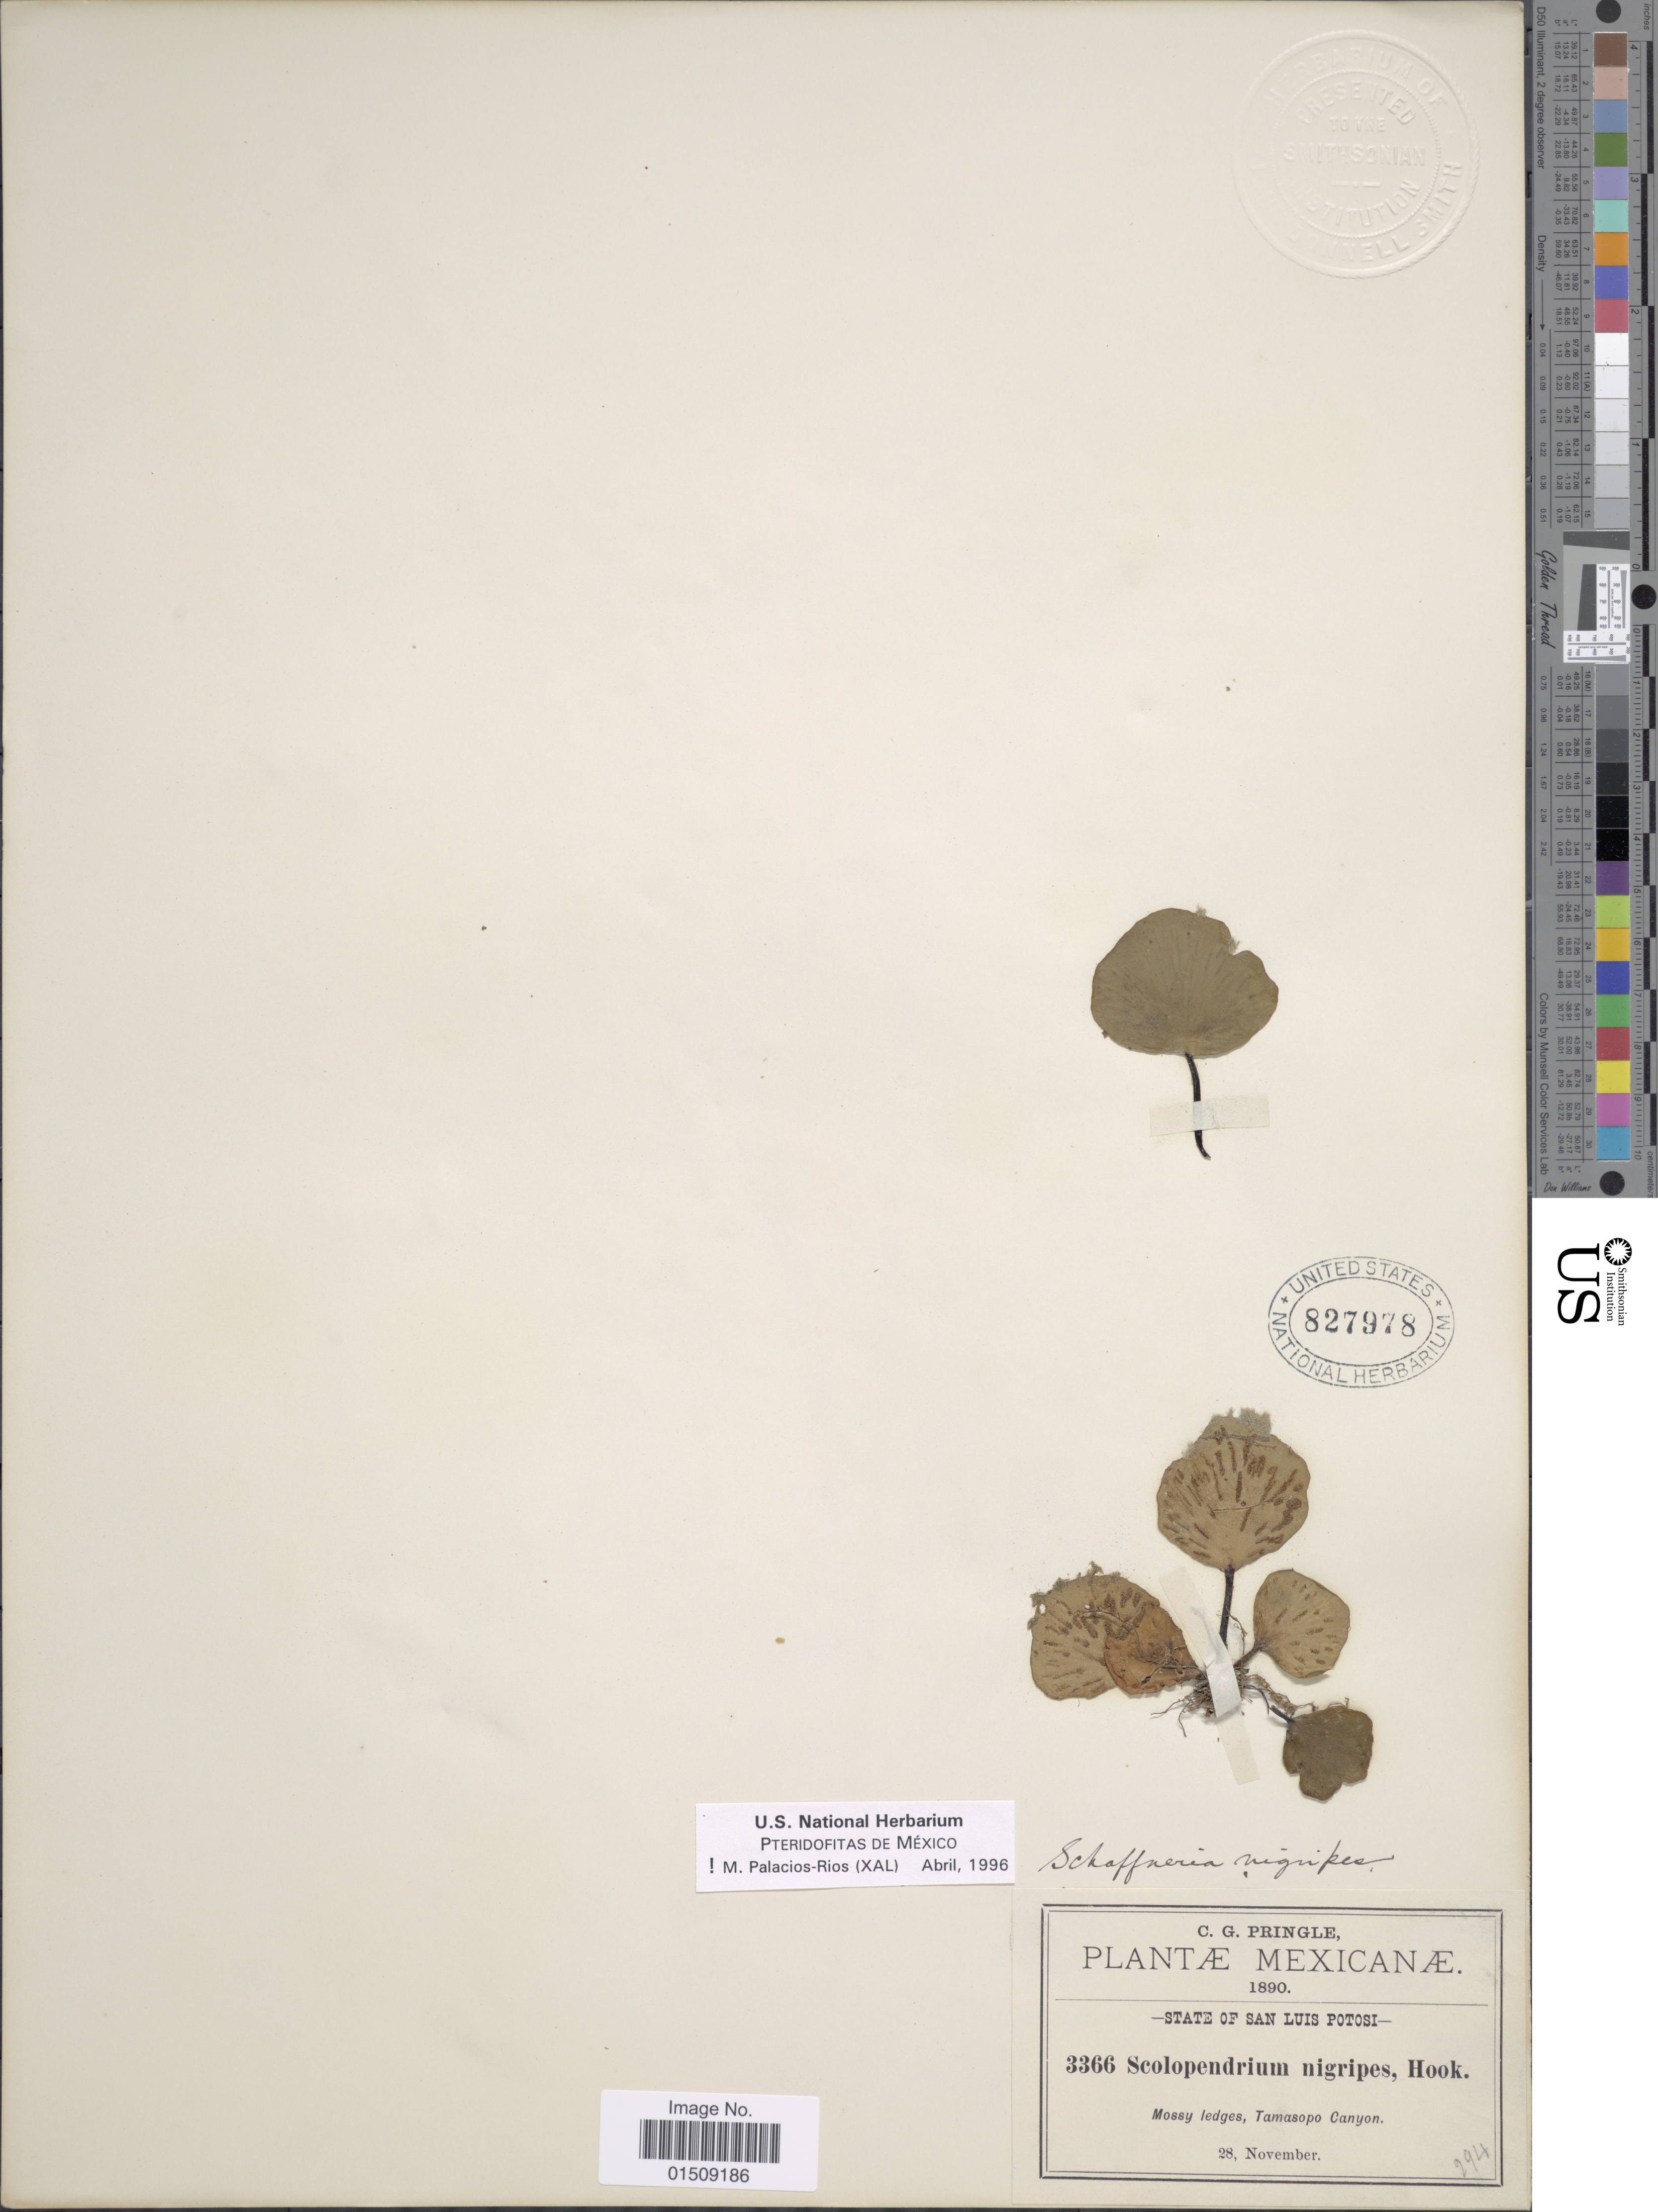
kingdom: Plantae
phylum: Tracheophyta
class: Polypodiopsida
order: Polypodiales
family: Aspleniaceae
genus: Asplenium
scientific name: Asplenium nigripes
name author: (Fée) Hook.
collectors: C. G. Pringle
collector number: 3366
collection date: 1890-11-28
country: Mexico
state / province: San Luis Potosí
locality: Mexicanae, State of San Luis Potosi. Mossy ledges, Tamasopo Canyon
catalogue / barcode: US 827978